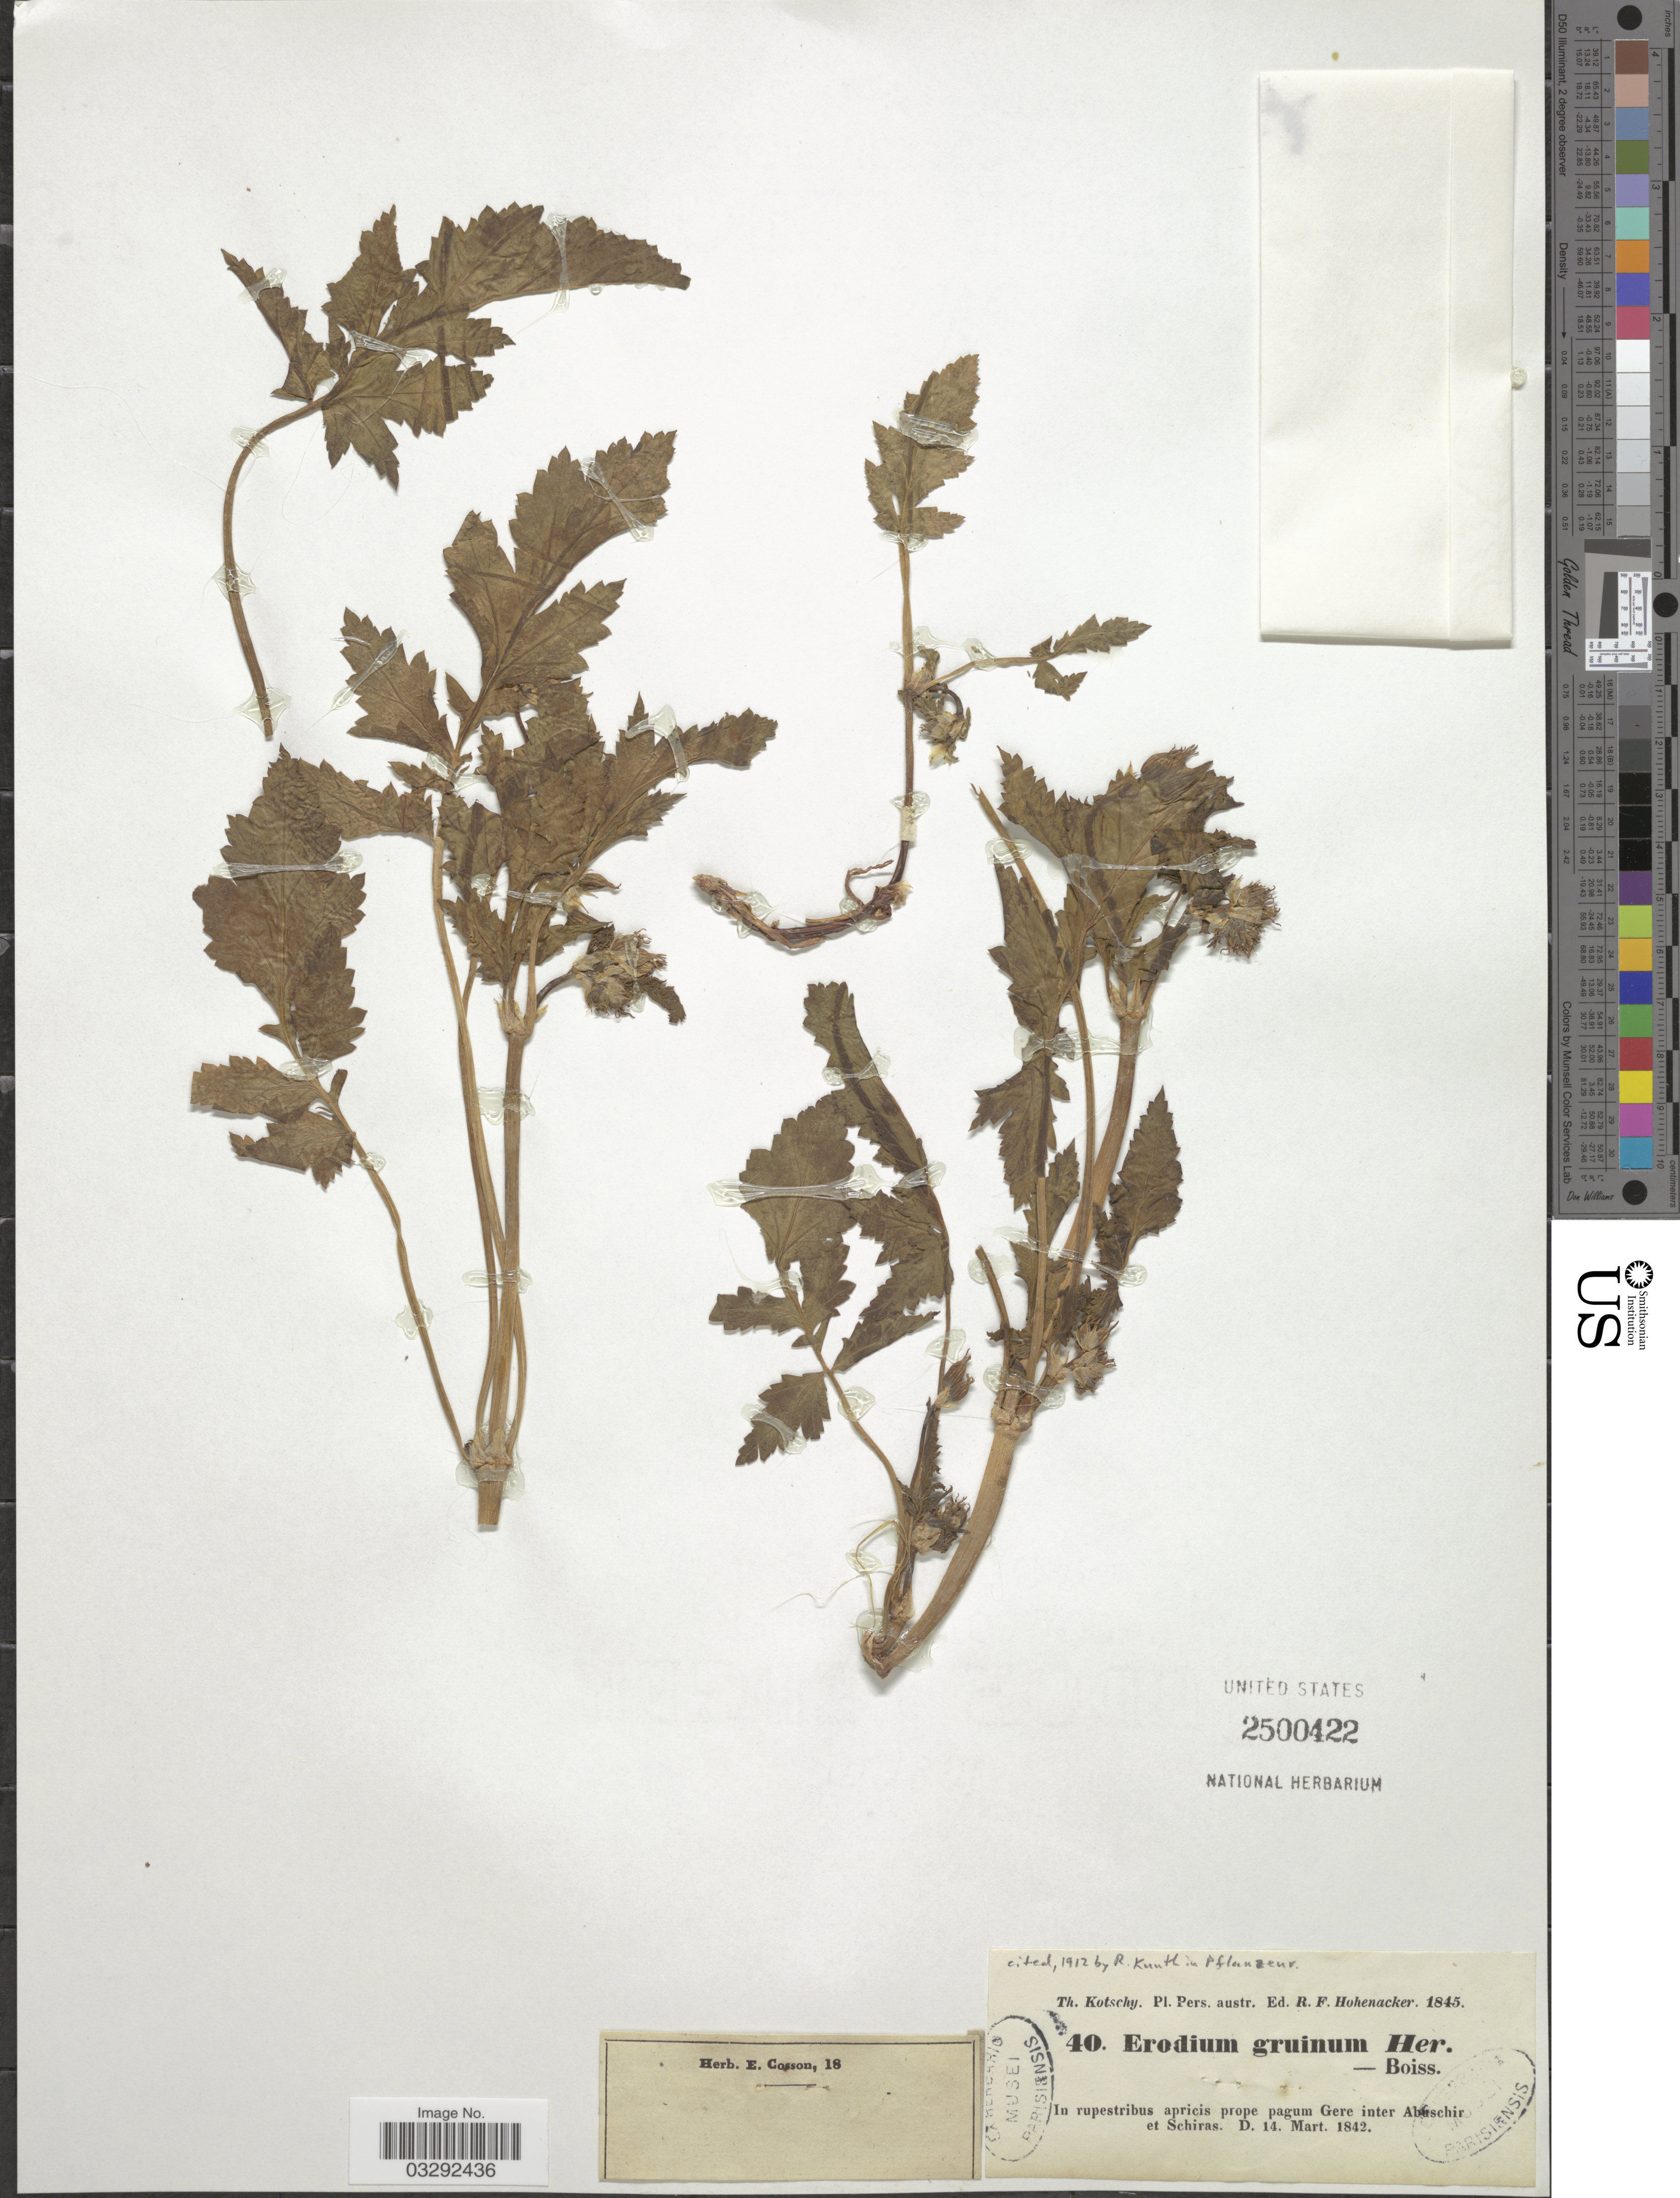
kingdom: Plantae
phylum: Tracheophyta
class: Magnoliopsida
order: Geraniales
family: Geraniaceae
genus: Erodium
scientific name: Erodium gruinum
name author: L'Hér. ex Aiton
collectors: K. G. Kotschy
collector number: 40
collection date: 1842-03-14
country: Iran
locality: Pers. austr. In rupestribus apricis prope pagum Gere inter Abuschir et Schiras.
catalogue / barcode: US 2500422